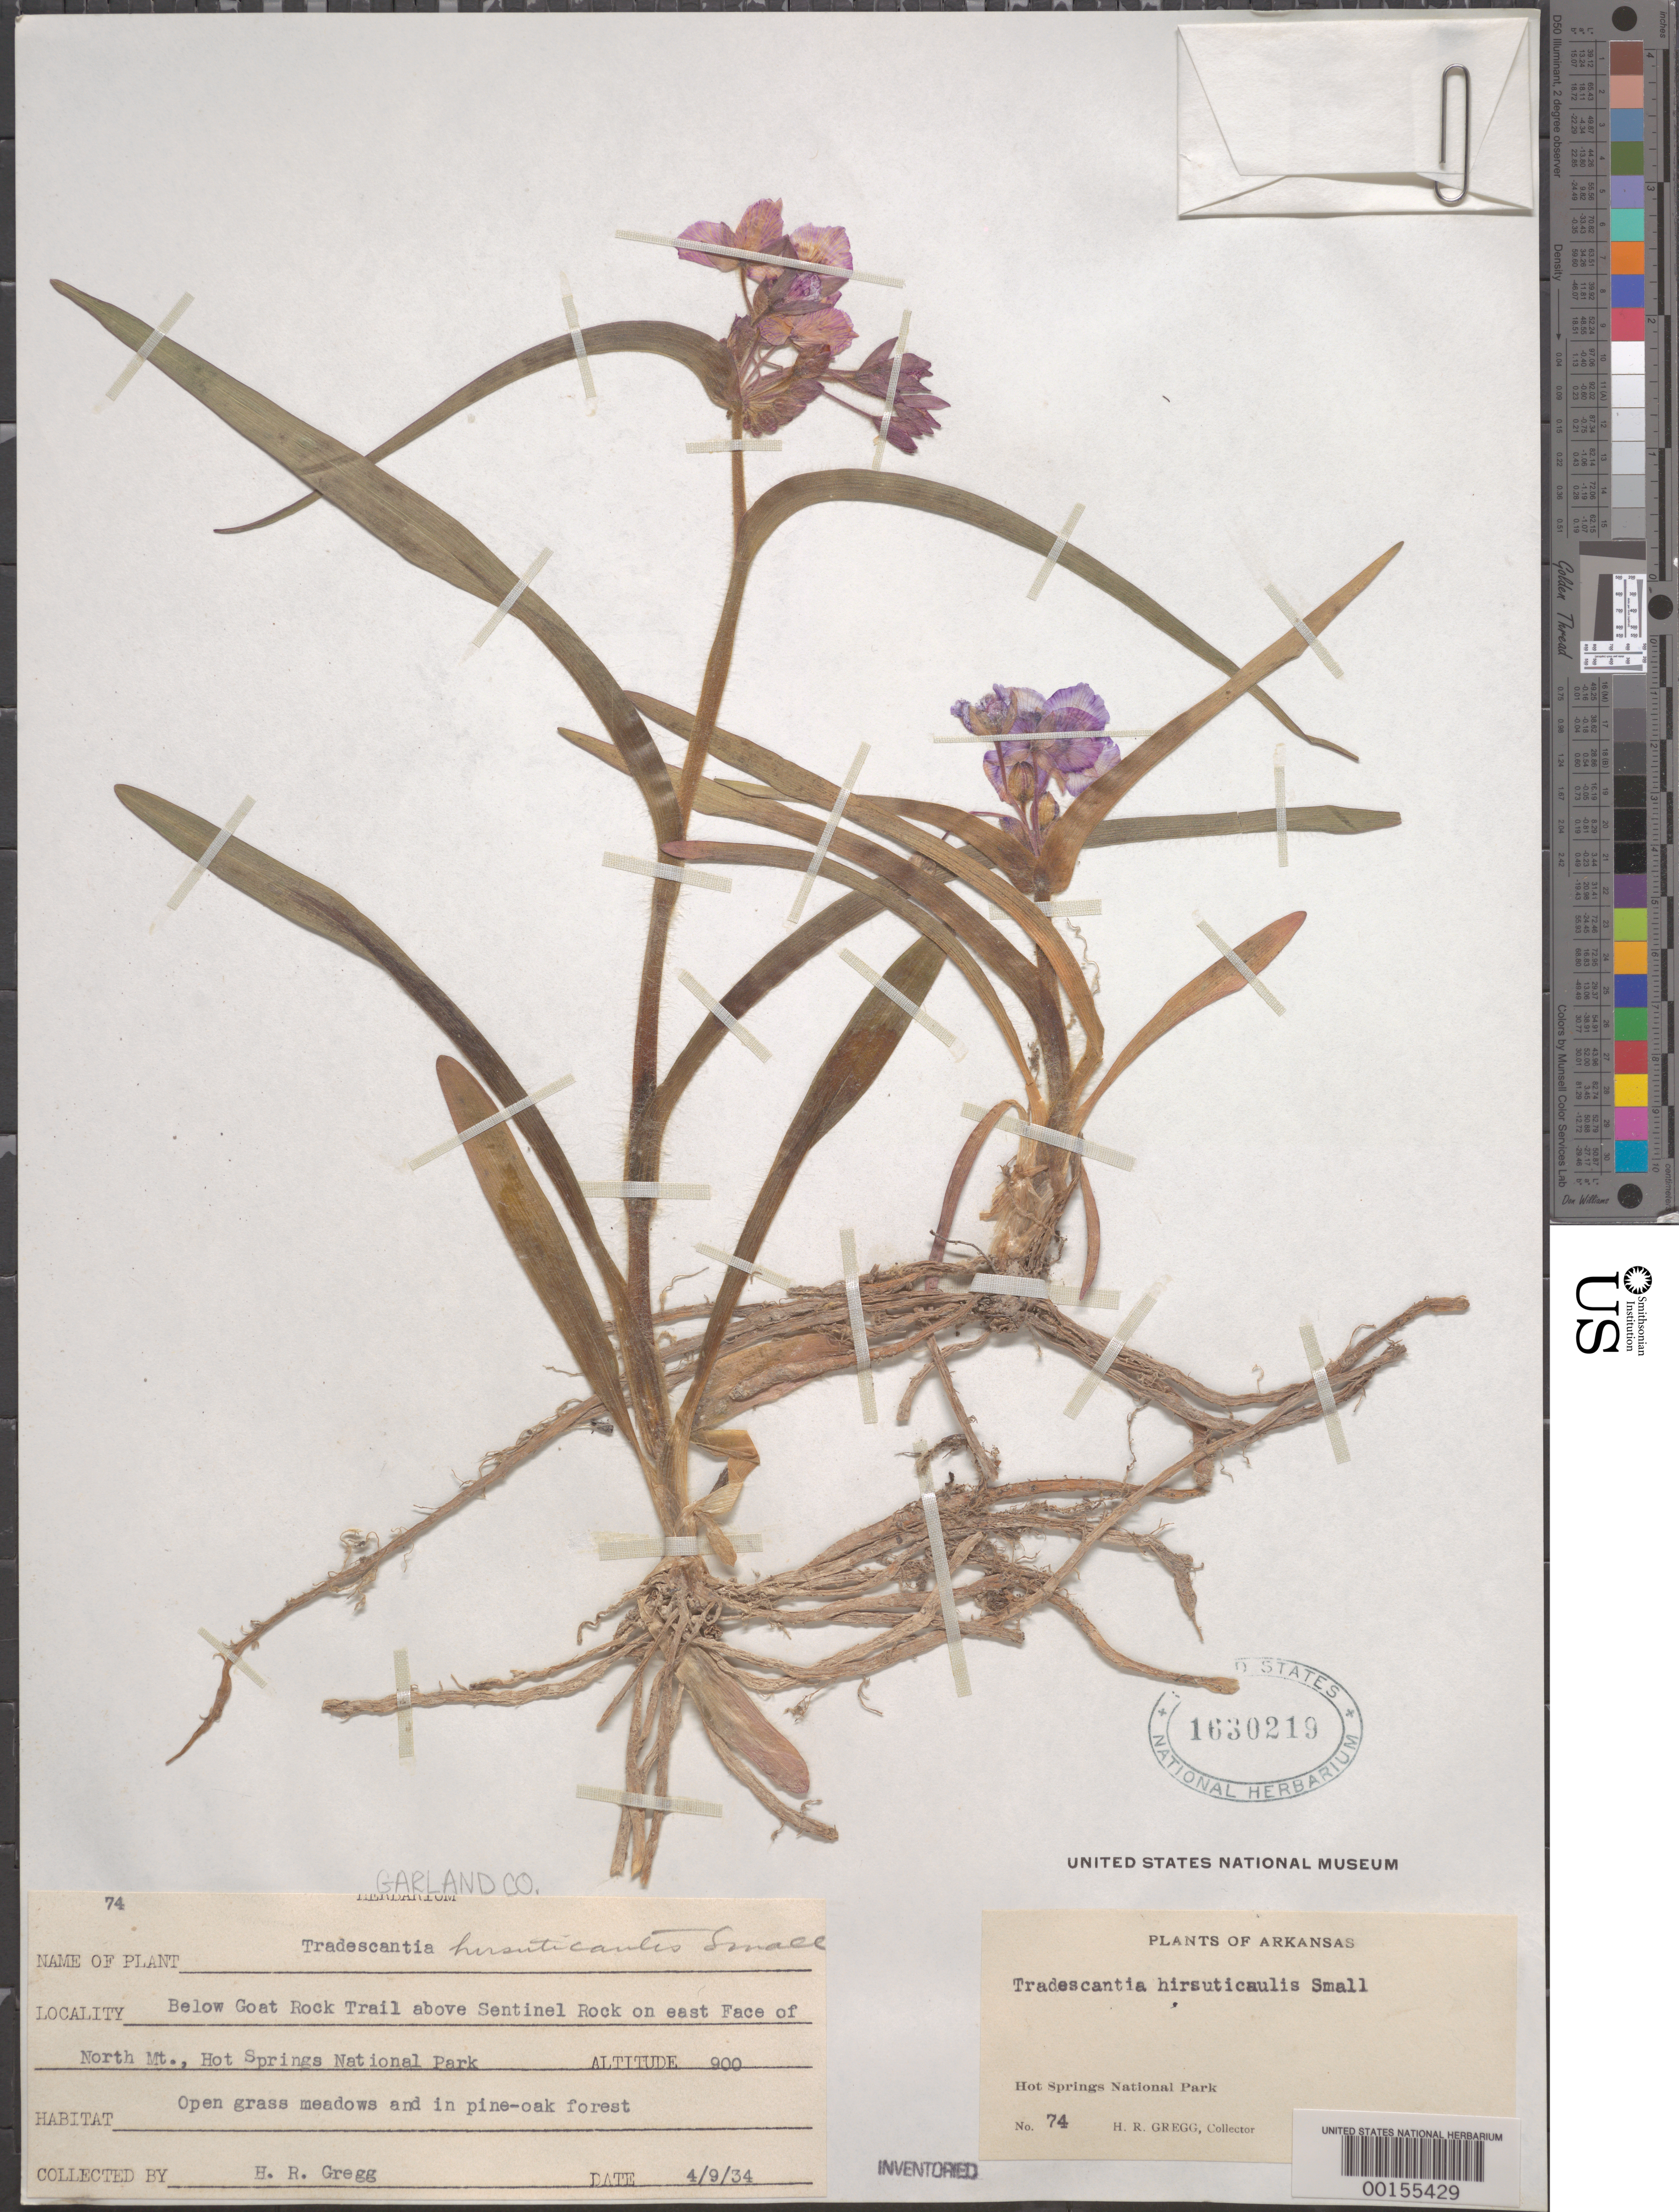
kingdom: Plantae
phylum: Tracheophyta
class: Liliopsida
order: Commelinales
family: Commelinaceae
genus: Tradescantia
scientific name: Tradescantia hirsuticaulis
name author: Small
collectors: H. Gregg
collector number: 74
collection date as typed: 09 Apr 1934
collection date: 1934-04-09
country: United States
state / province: Arkansas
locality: North mt., hot springs national park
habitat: Trailside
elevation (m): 275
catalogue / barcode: US 1630219